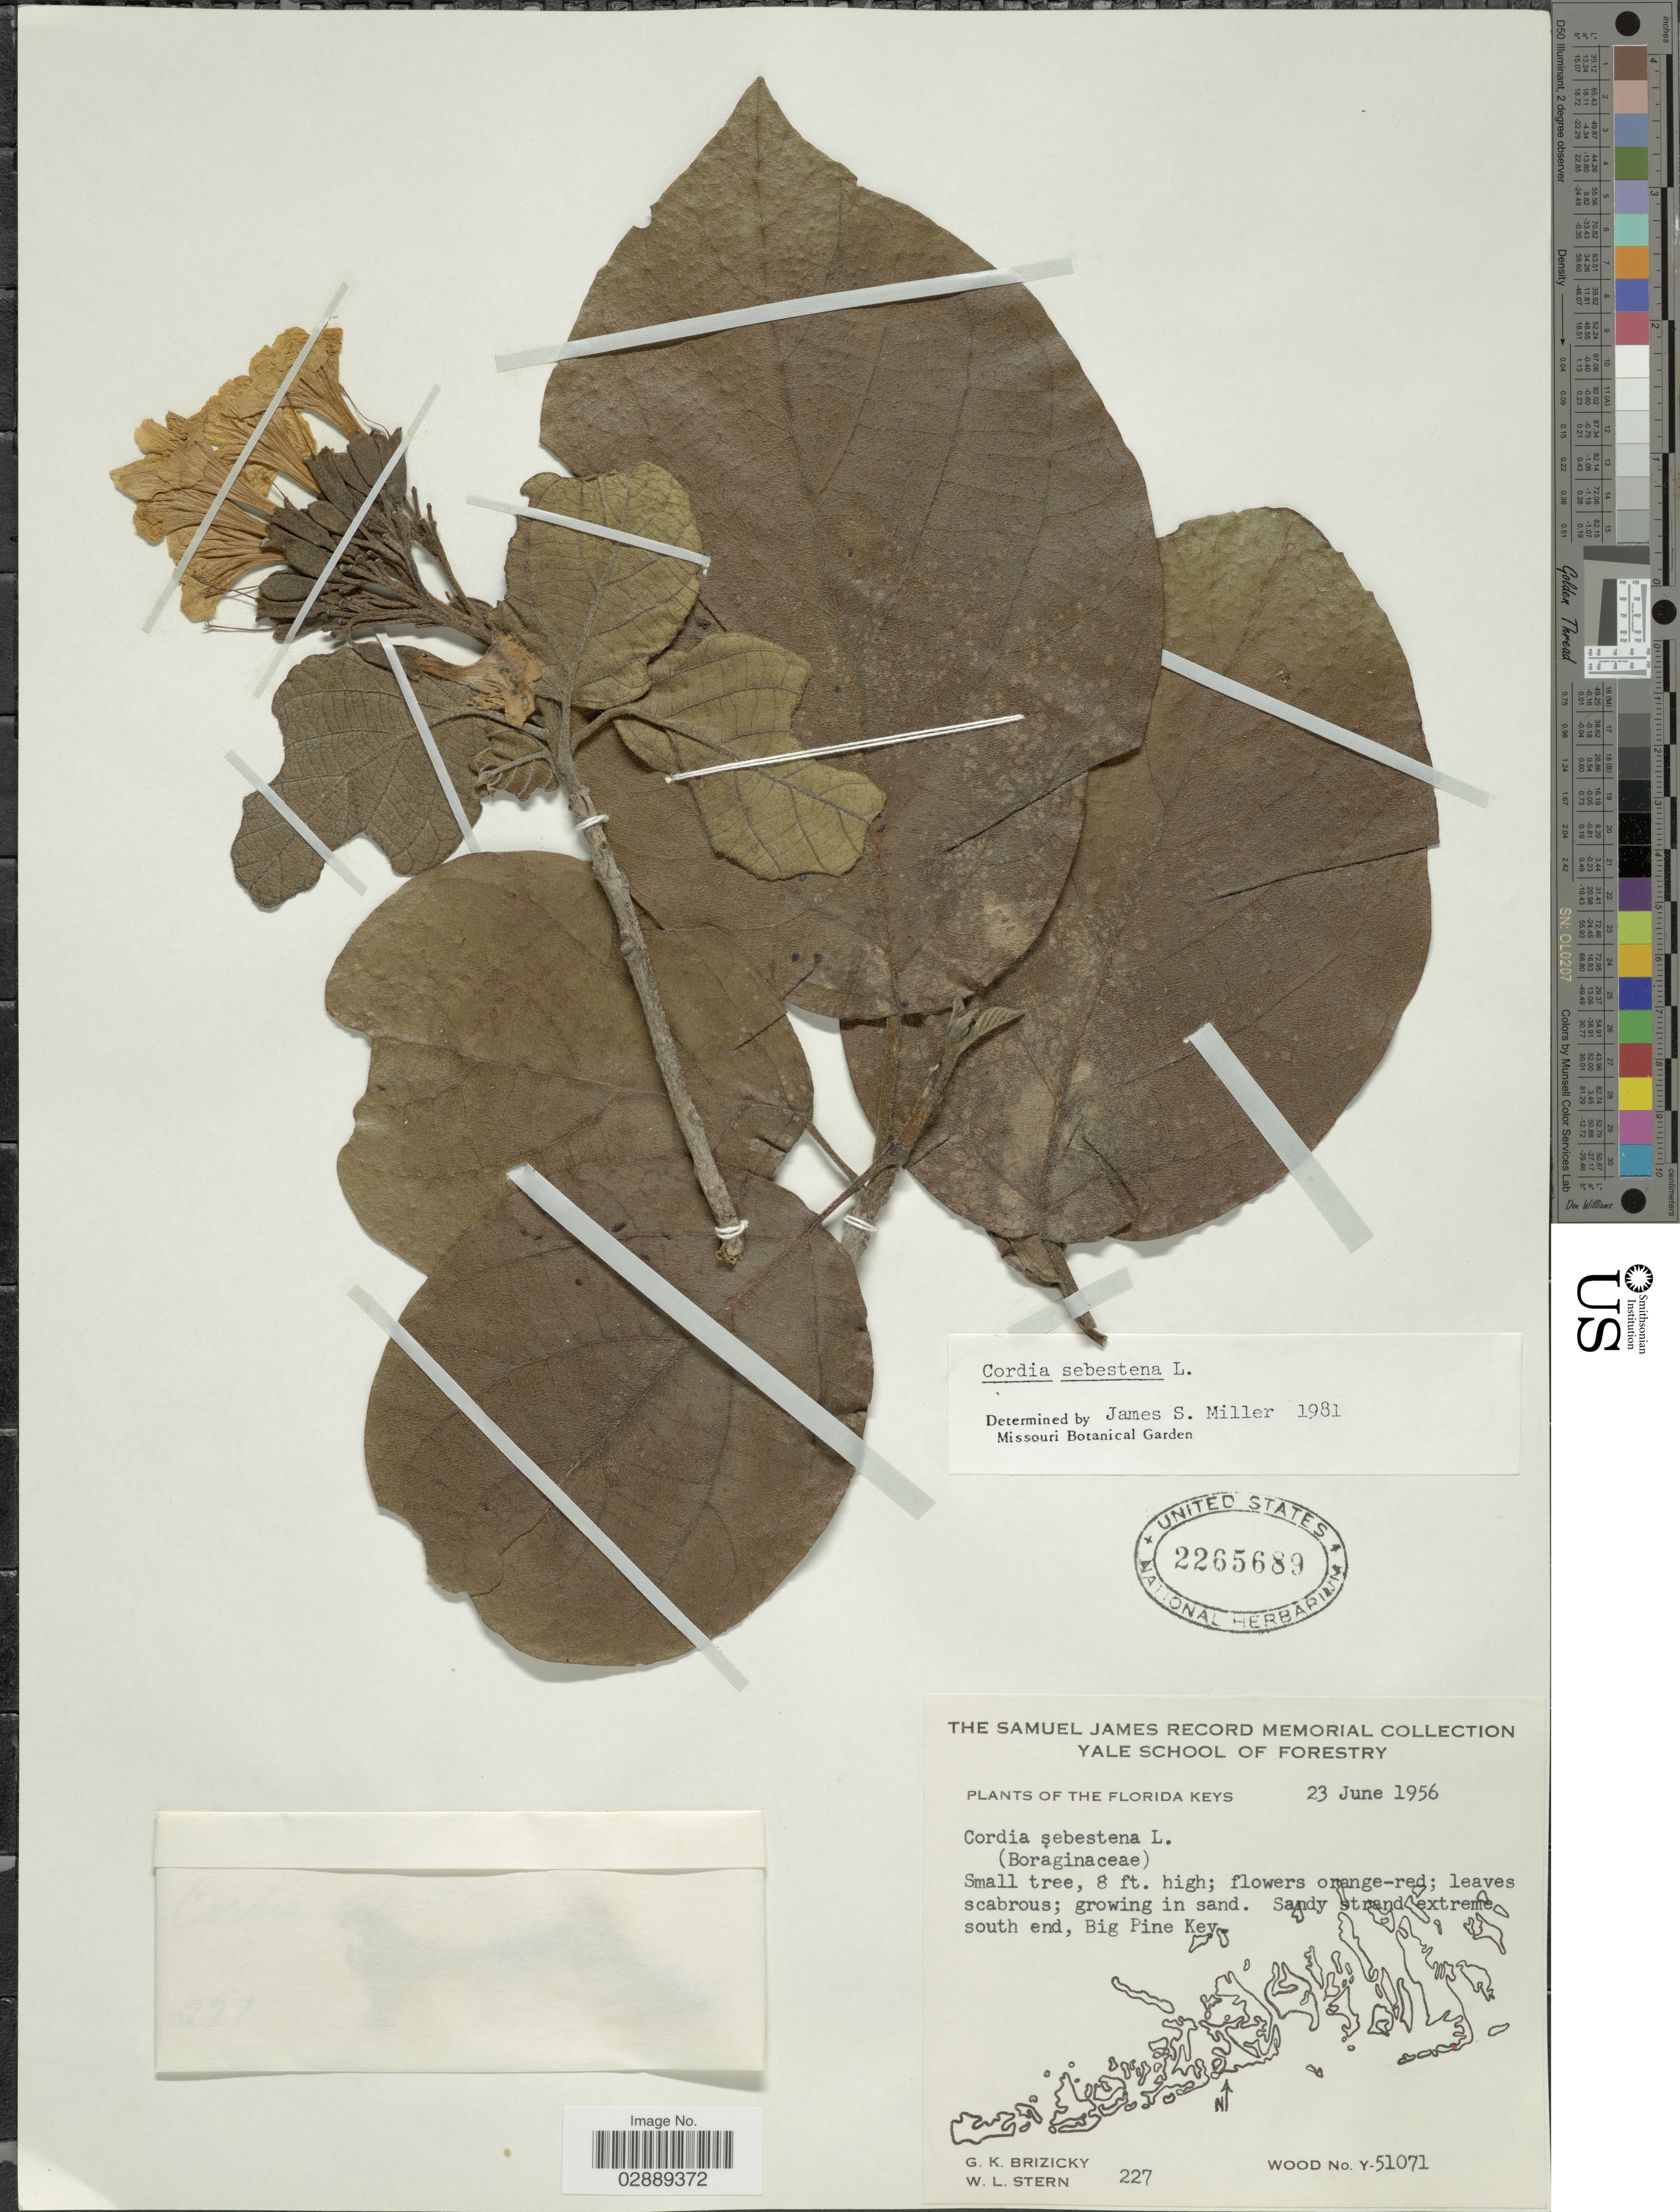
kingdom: Plantae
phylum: Tracheophyta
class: Magnoliopsida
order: Boraginales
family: Cordiaceae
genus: Cordia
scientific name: Cordia sebestena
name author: L.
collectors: G. K. Brizicky & W. L. Stern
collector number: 227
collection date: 1956-06-23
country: United States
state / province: Florida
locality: The Florida Keys. Sandy strand extreme south end, Big Pine Key.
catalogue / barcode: US 2265689